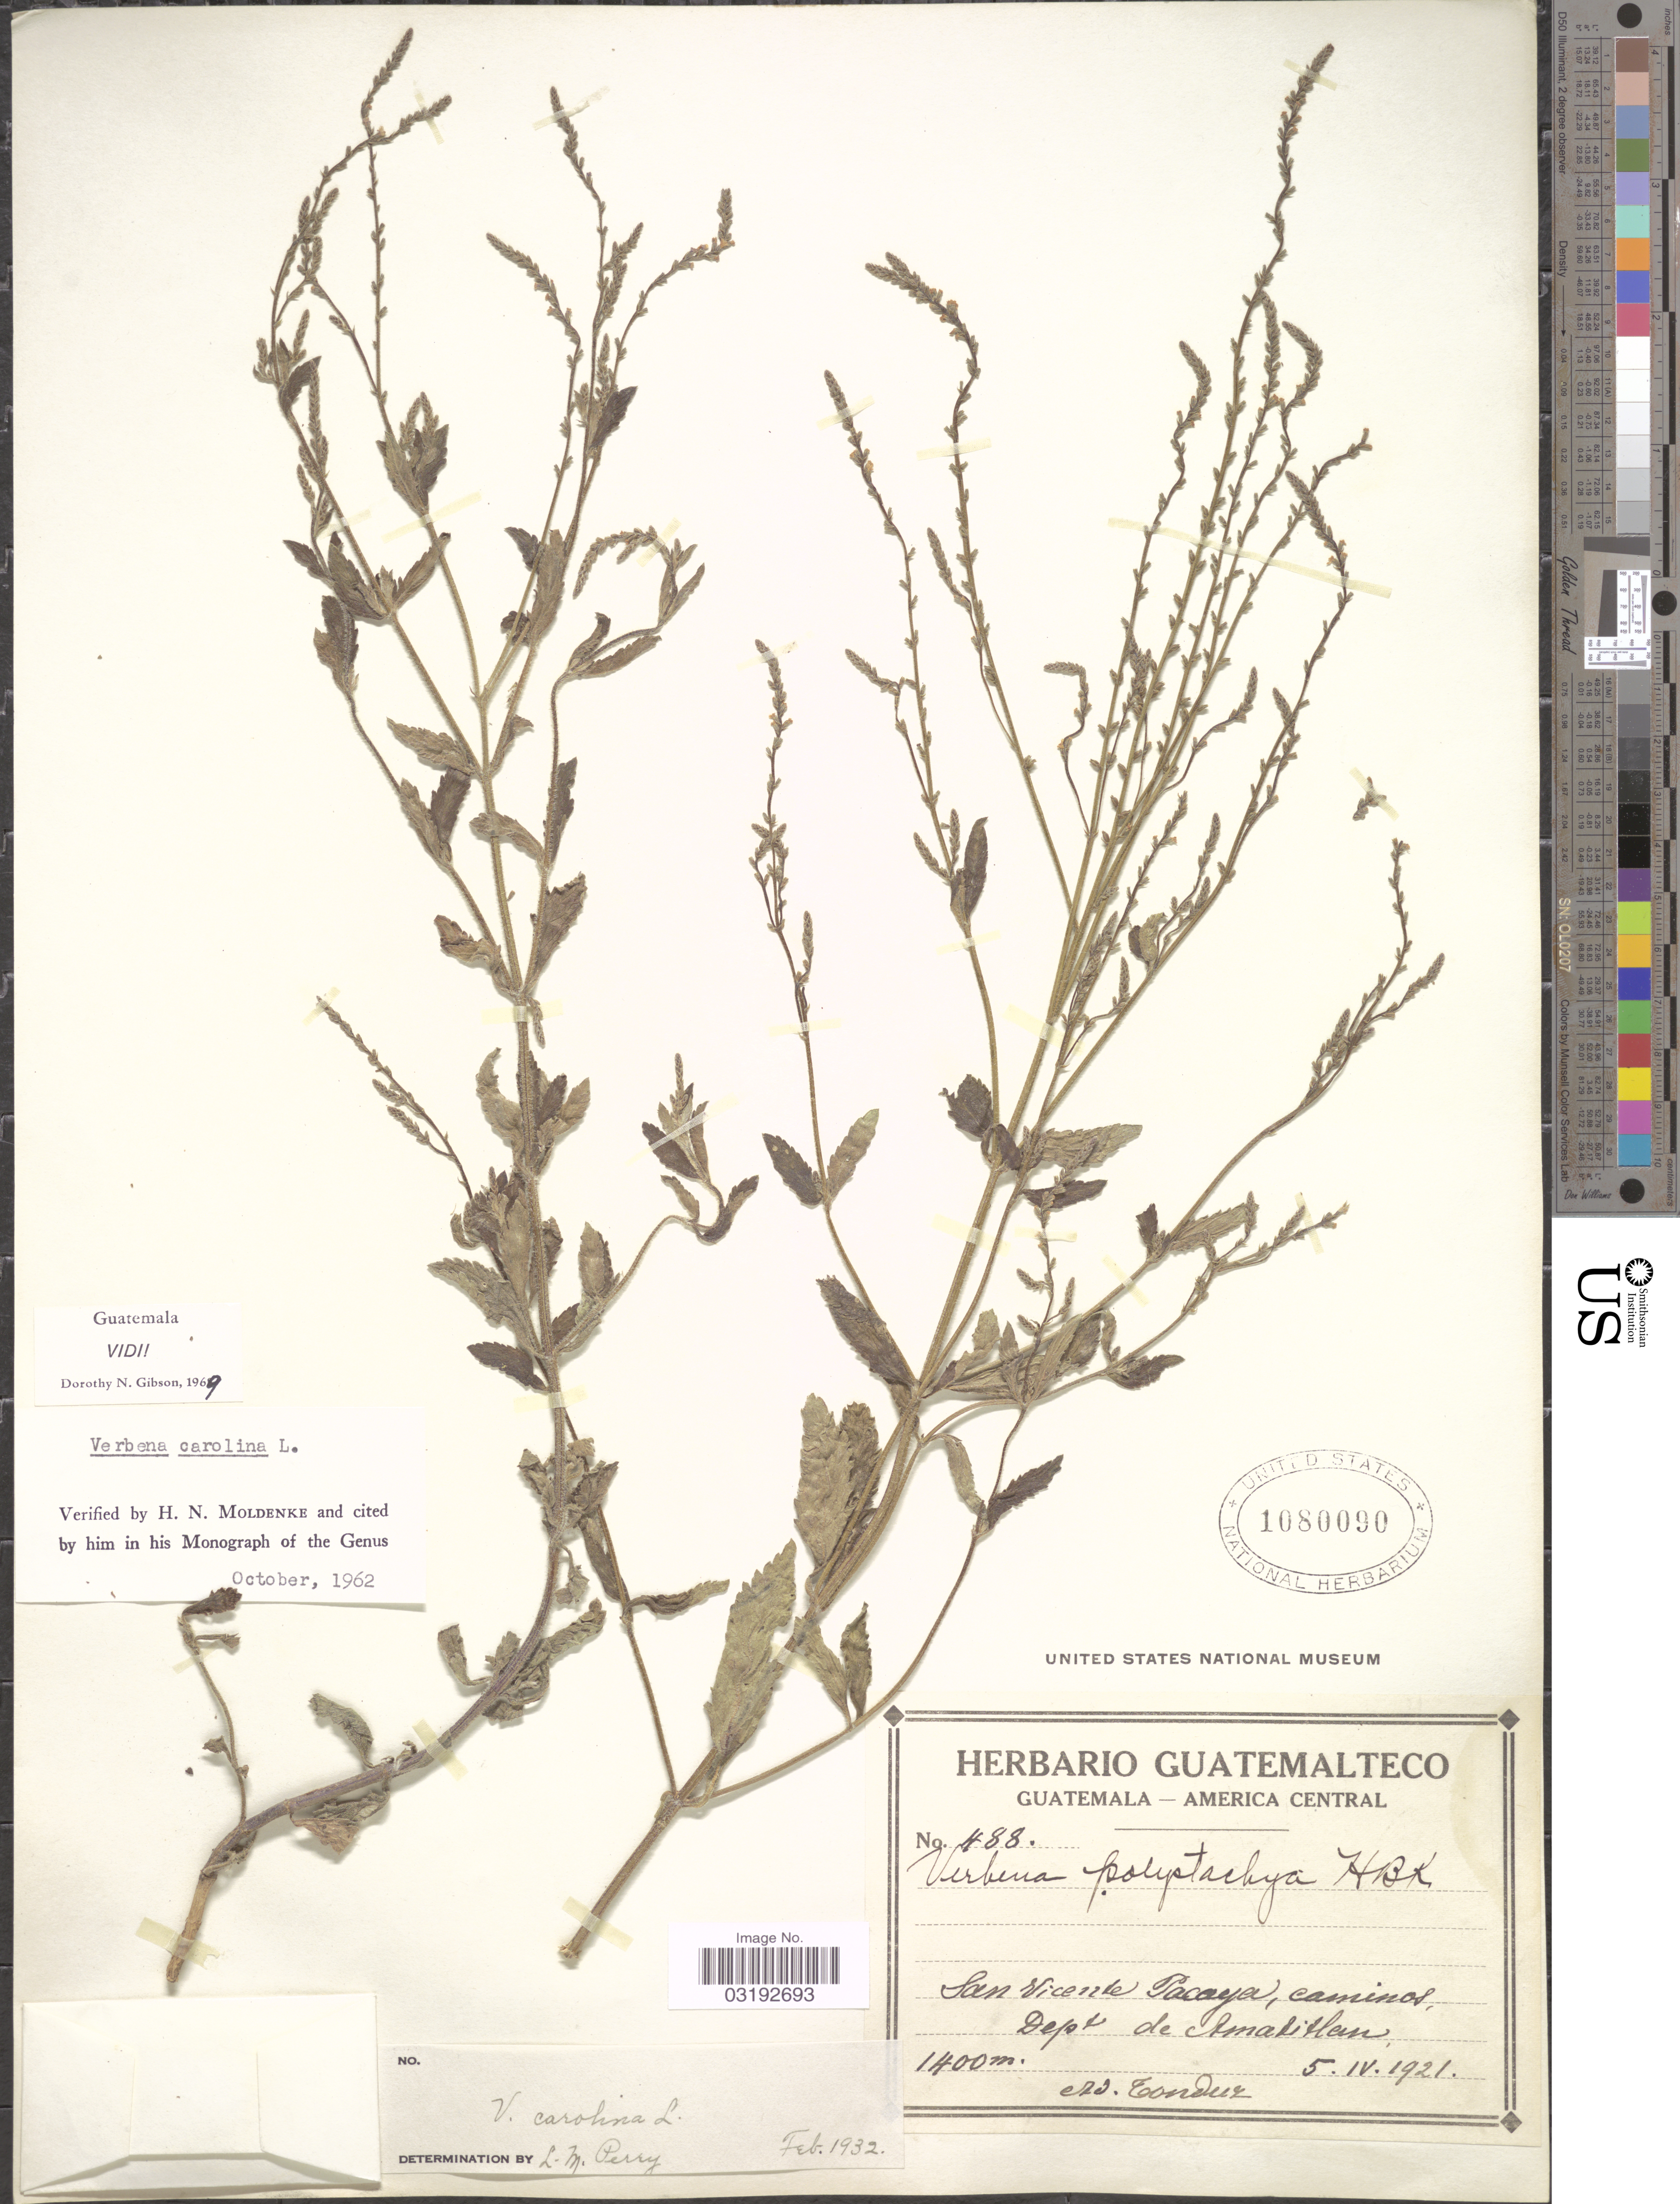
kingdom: Plantae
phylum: Tracheophyta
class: Magnoliopsida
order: Lamiales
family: Verbenaceae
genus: Verbena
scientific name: Verbena carolina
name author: L.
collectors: A. Tonduz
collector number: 488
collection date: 1921-04-05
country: Guatemala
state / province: Guatemala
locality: San Vicente Pacaya, caminos. Dept de Amatitlan.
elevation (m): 1400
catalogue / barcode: US 1080090